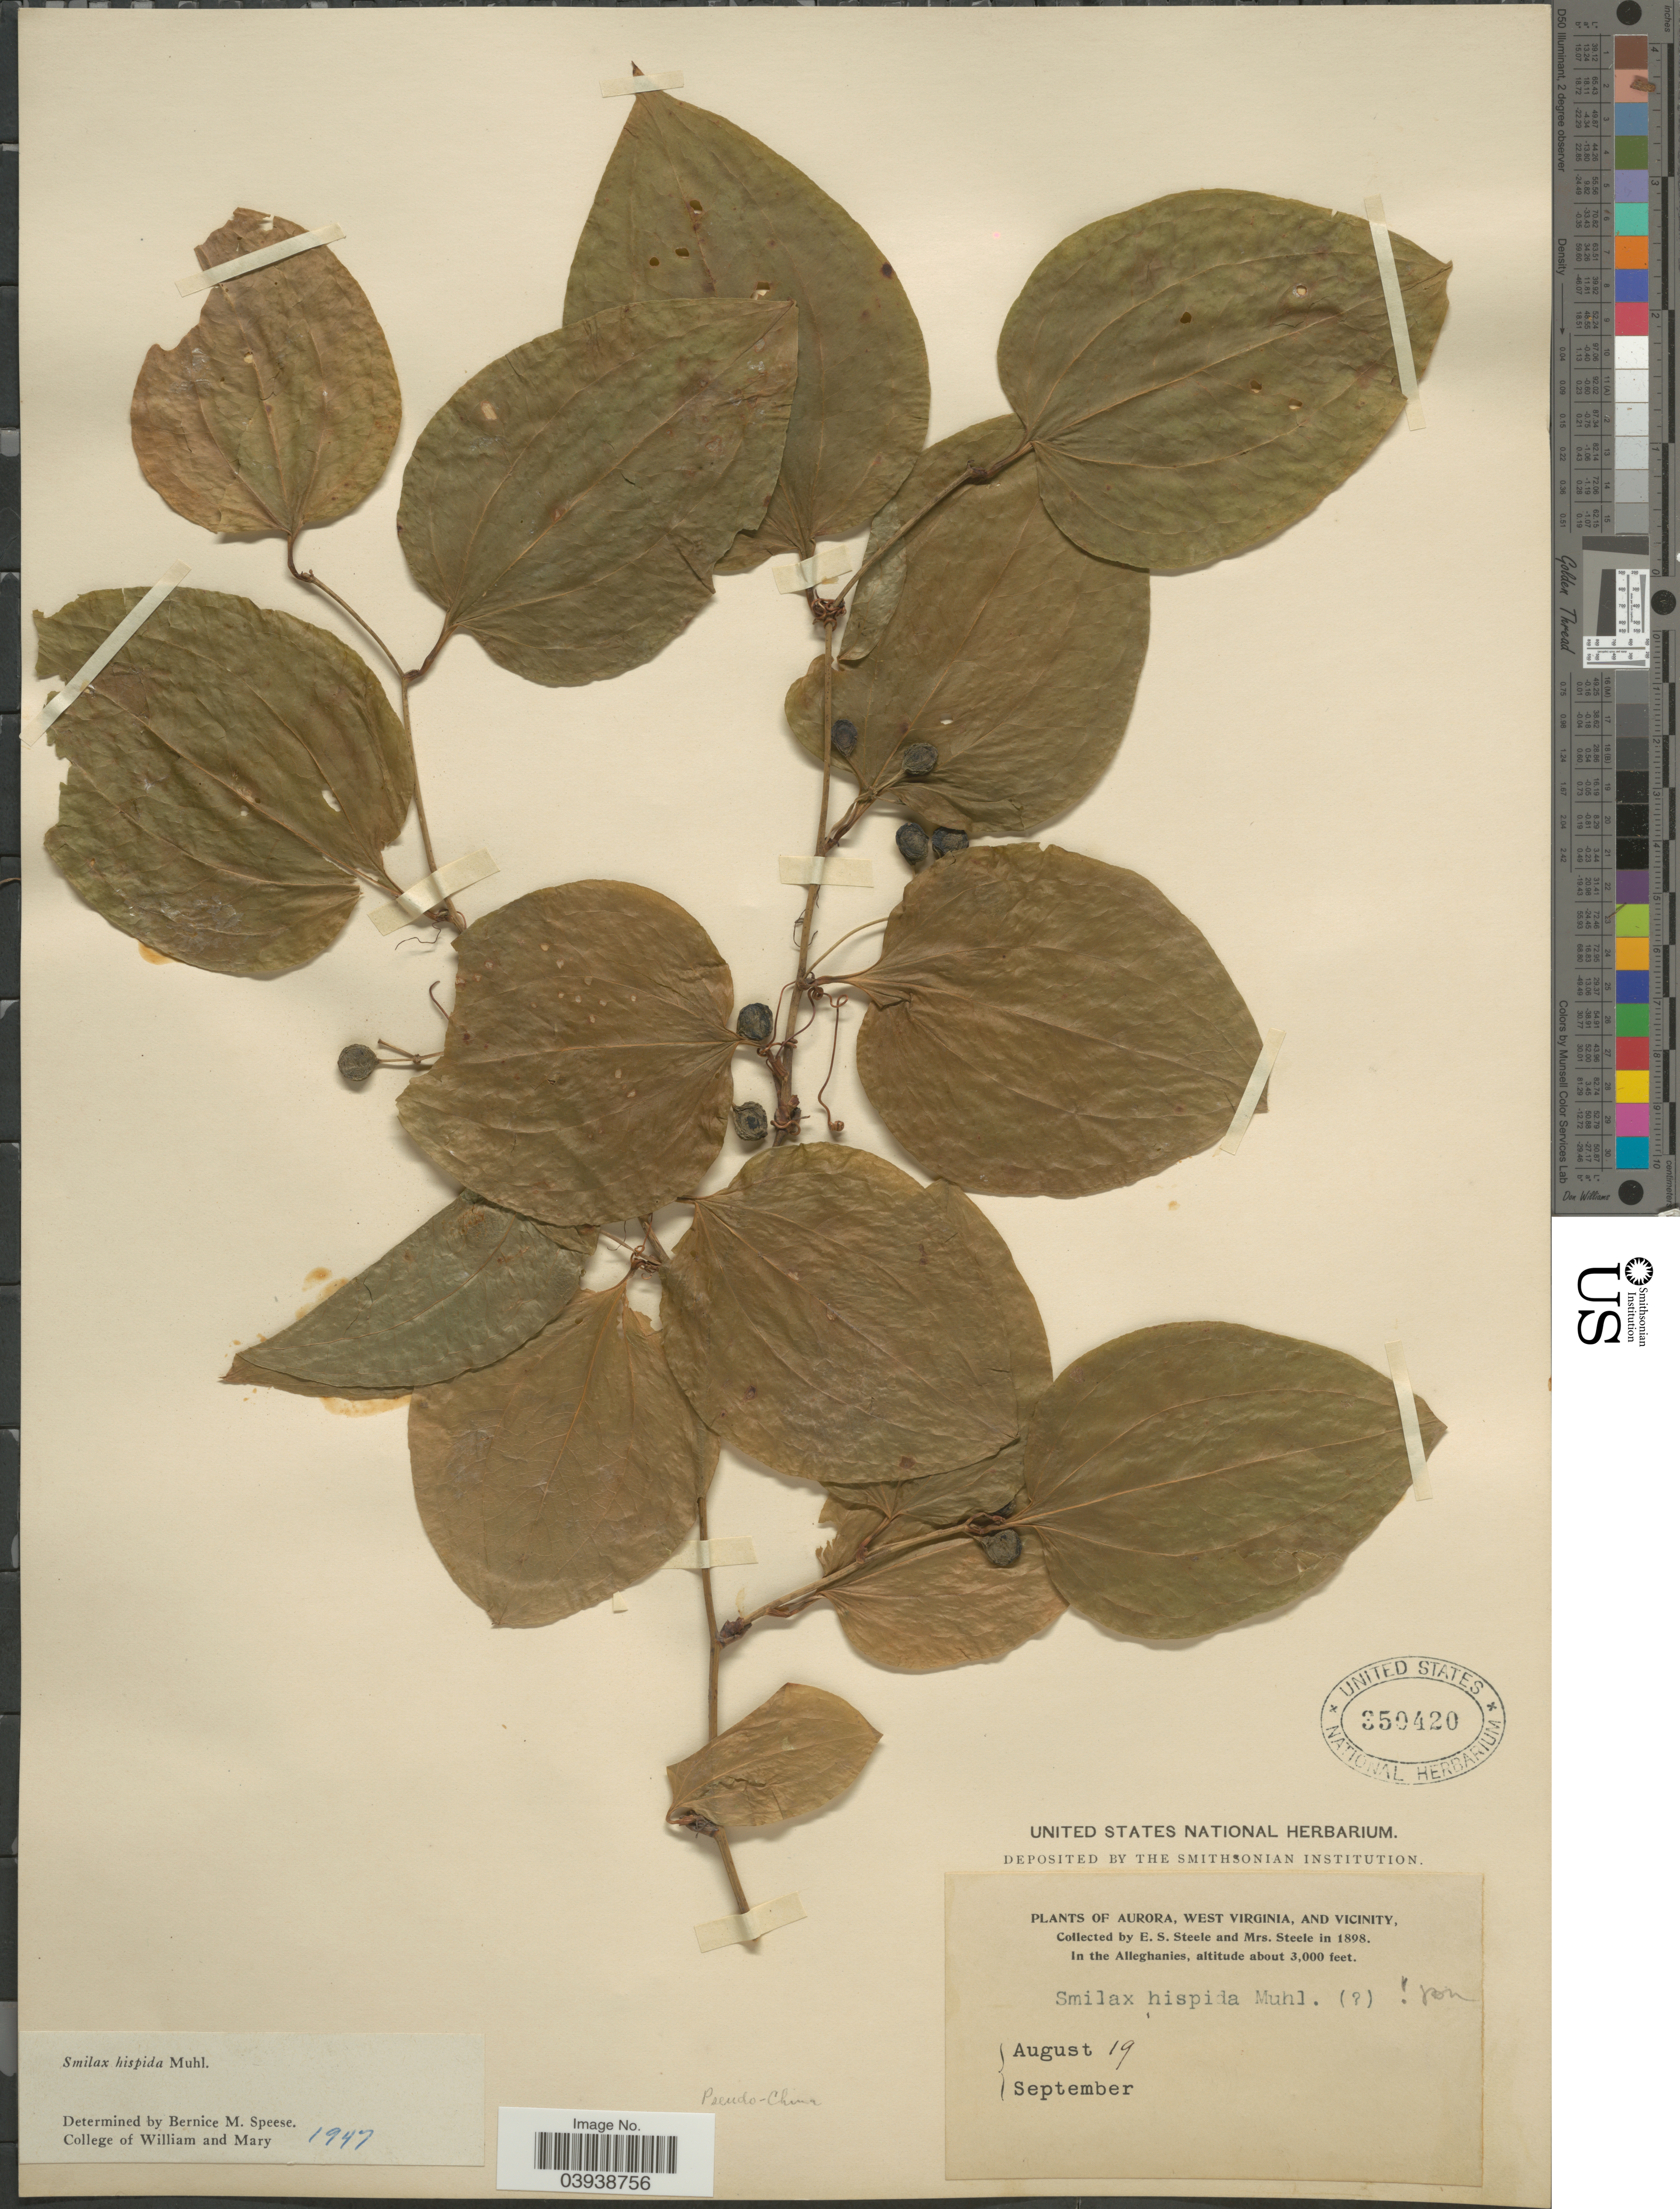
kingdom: Plantae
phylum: Tracheophyta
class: Liliopsida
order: Liliales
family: Smilacaceae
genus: Smilax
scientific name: Smilax hispida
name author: Raf.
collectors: E. Steele & Mrs. E. S. Steele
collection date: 1898-08-19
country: United States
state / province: West Virginia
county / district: Preston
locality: Aurora, West Virginia, and vicinity. In the Alleghenies.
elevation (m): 914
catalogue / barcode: US 350420